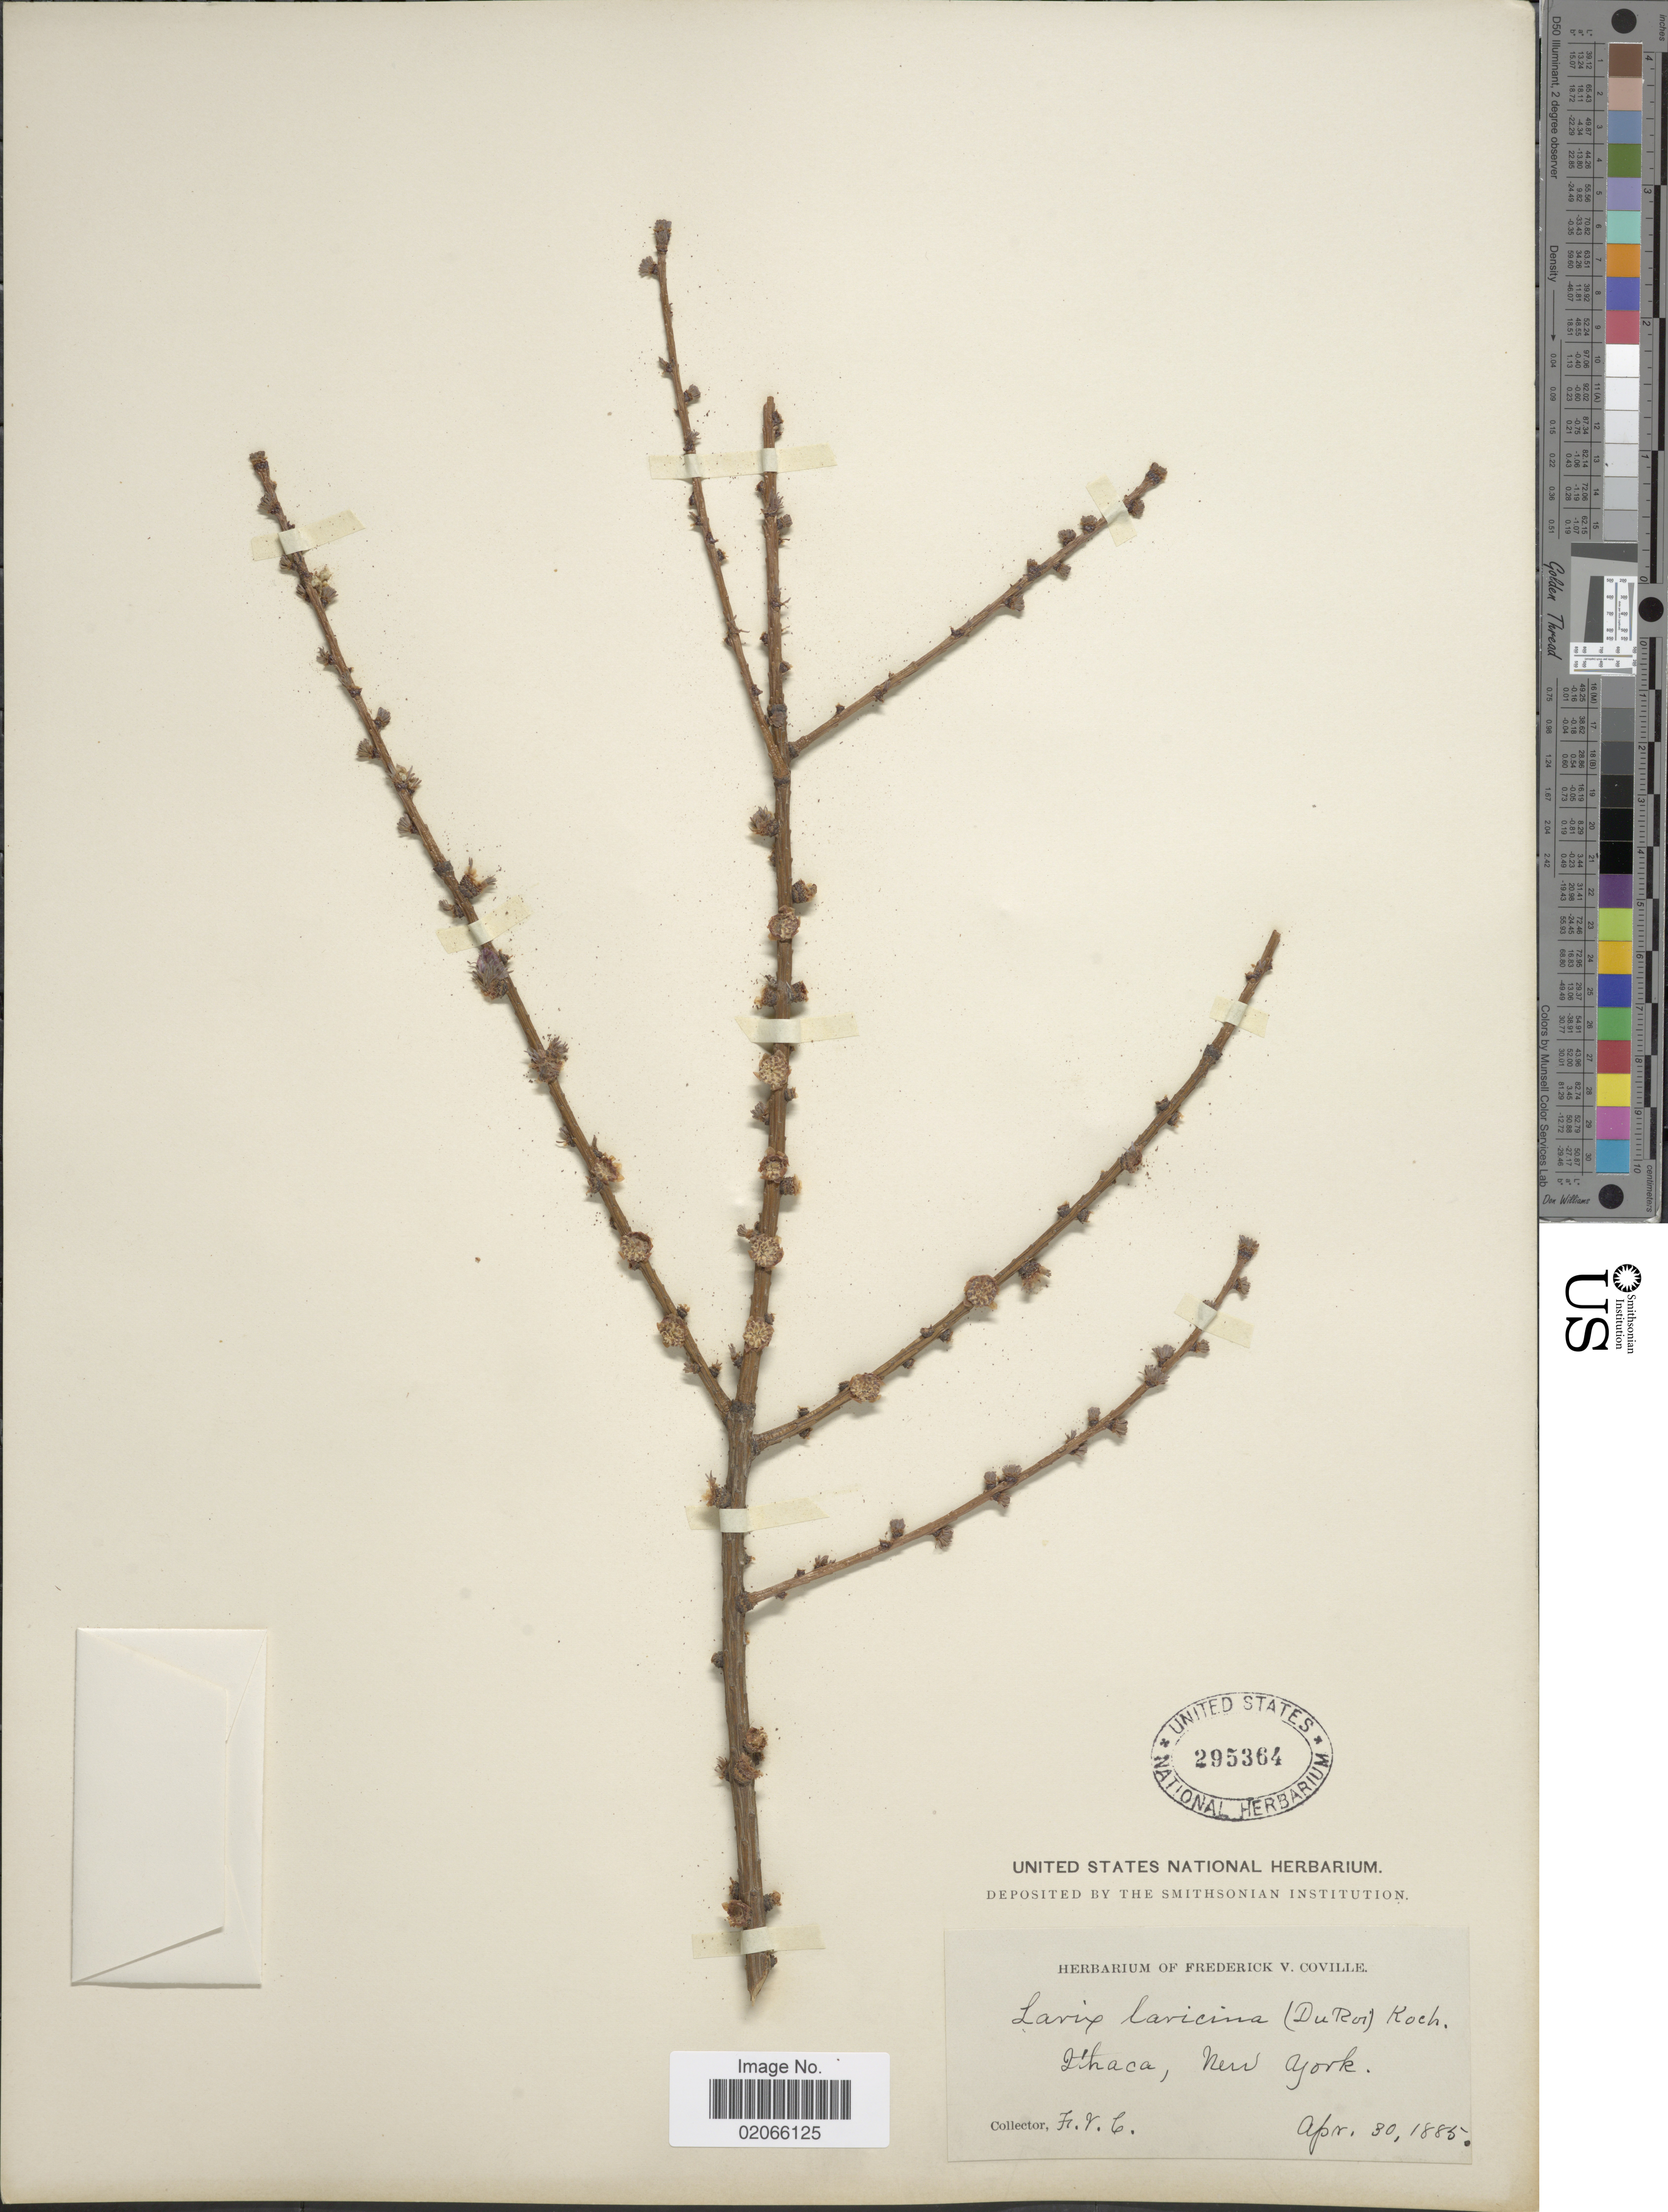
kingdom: Plantae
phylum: Tracheophyta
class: Pinopsida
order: Pinales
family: Pinaceae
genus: Larix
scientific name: Larix laricina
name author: (Du Roi) K. Koch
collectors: F. V. Coville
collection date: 1885-04-30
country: United States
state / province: New York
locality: Ithaca, New York.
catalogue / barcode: US 295364